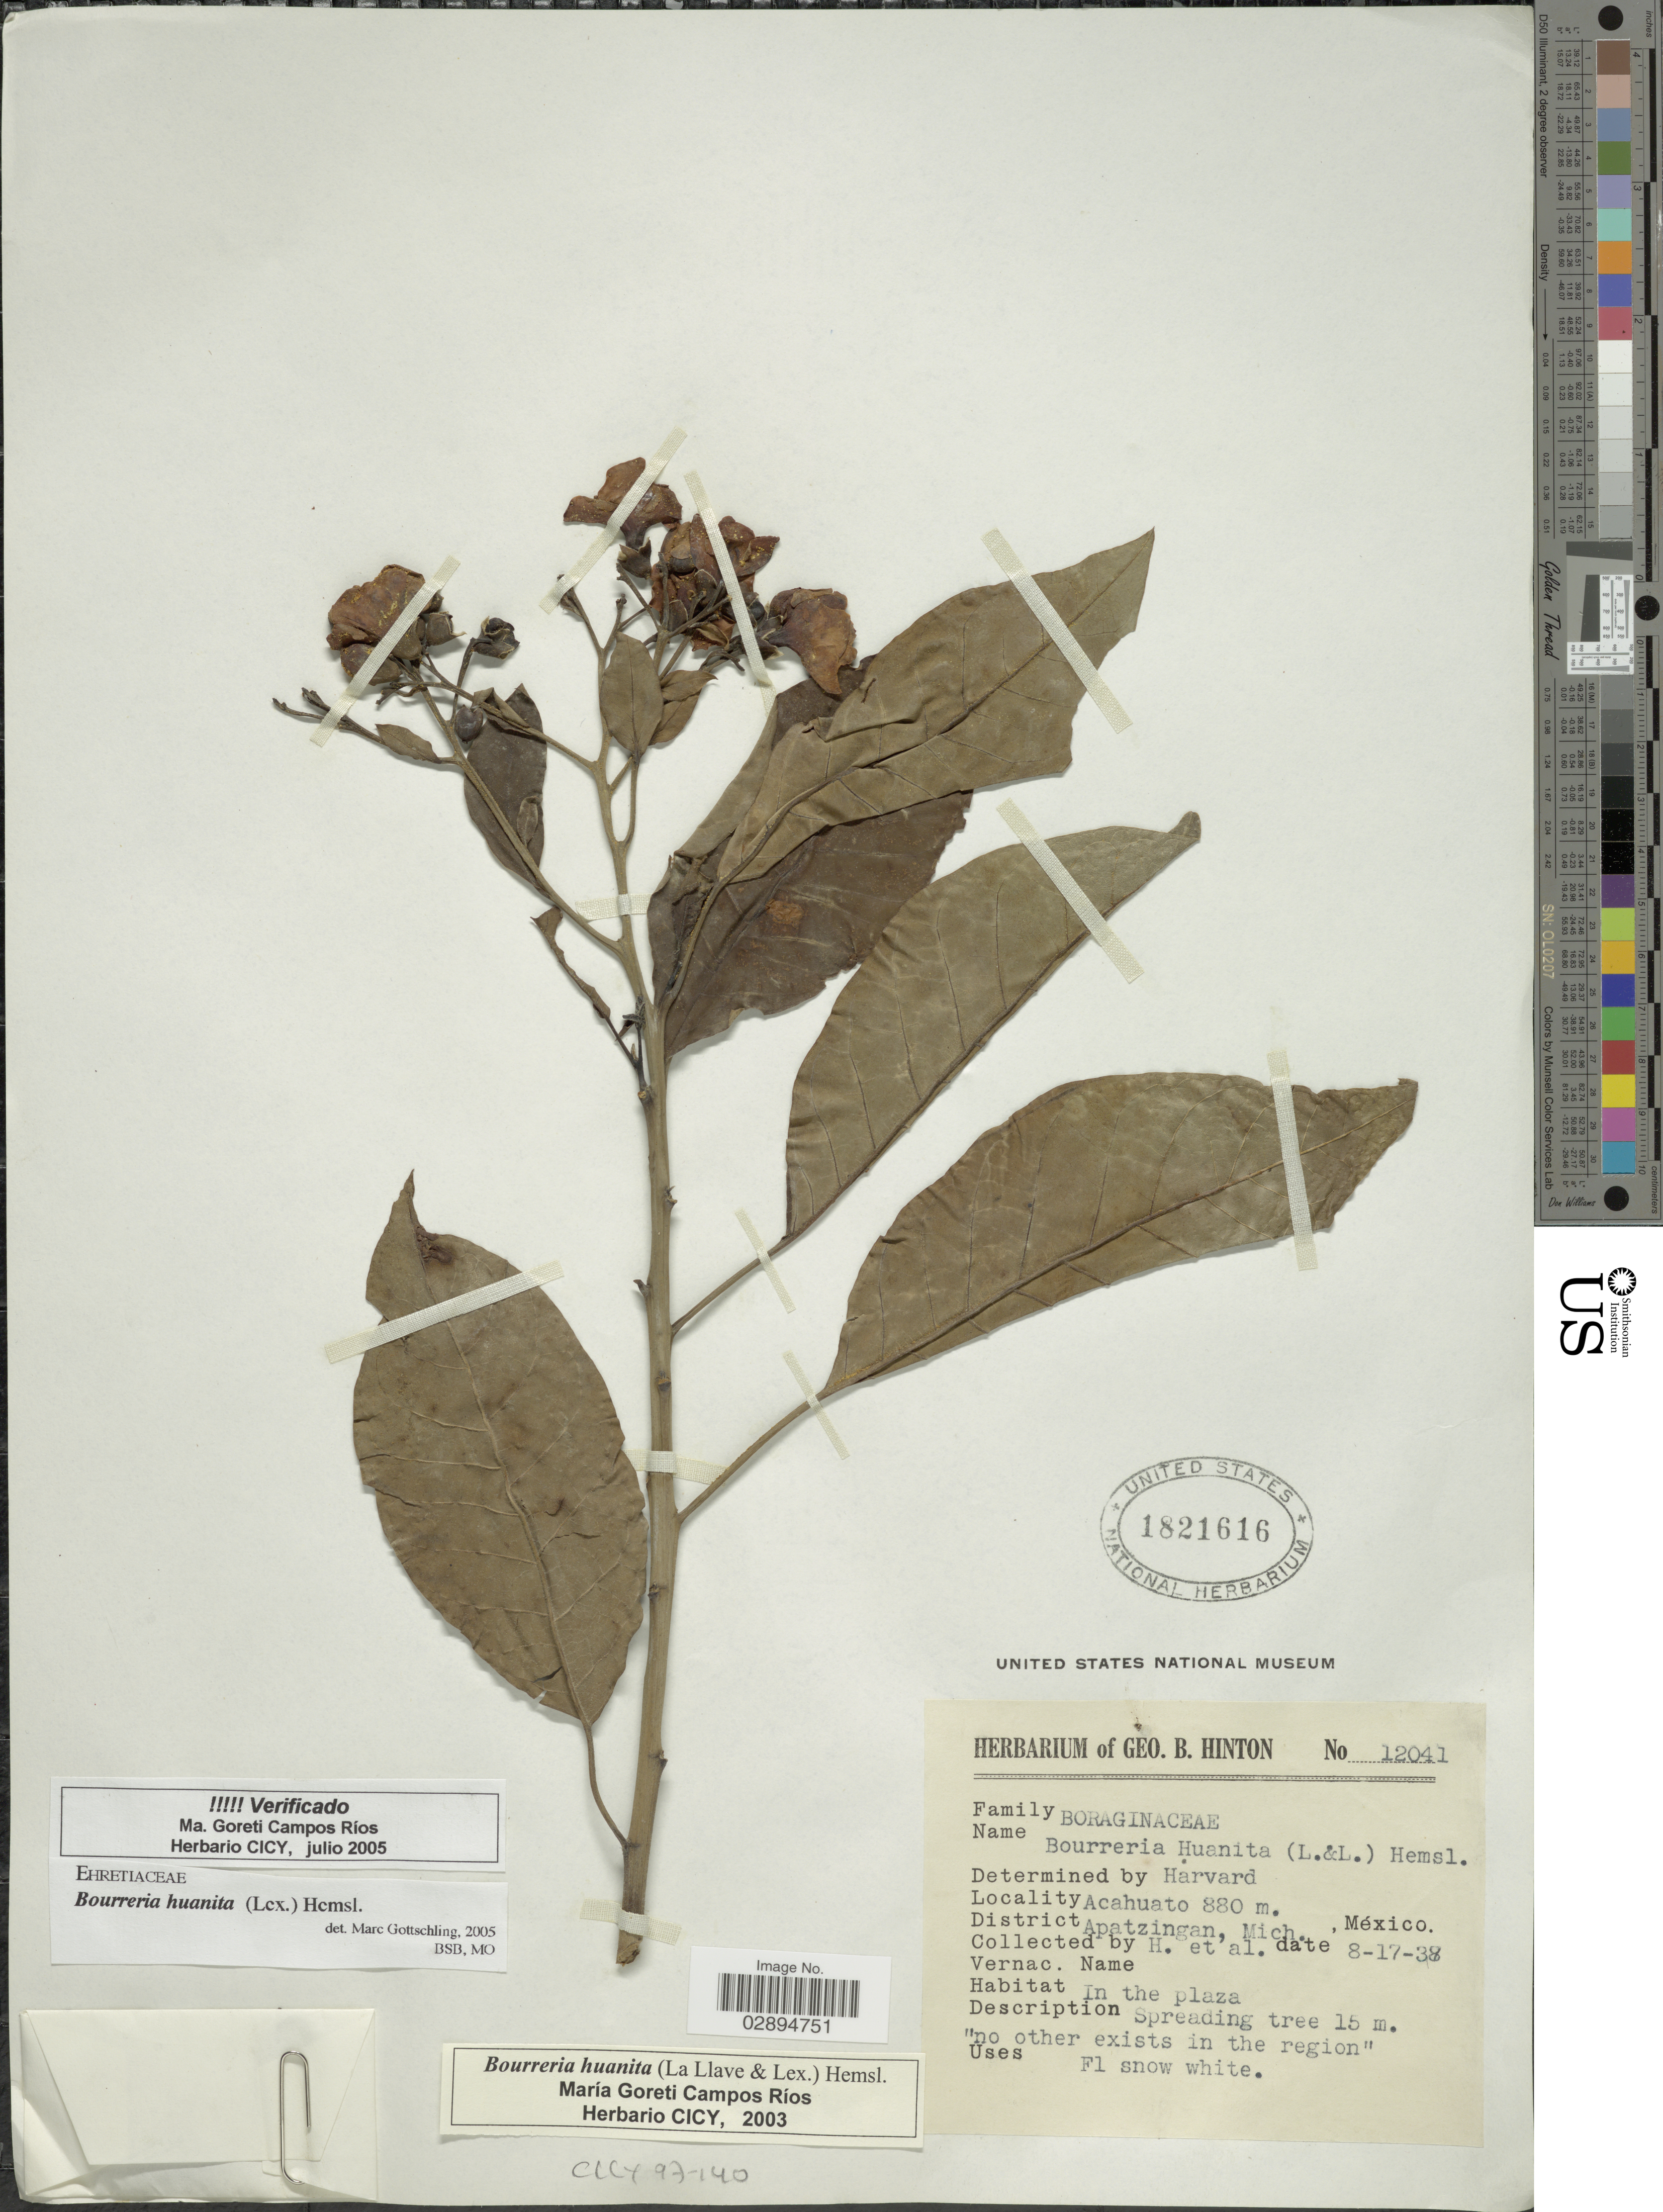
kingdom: Plantae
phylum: Tracheophyta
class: Magnoliopsida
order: Boraginales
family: Ehretiaceae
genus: Bourreria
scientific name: Bourreria huanita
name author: (Lex.) Hemsl.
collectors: G. B. Hinton & et al.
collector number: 12041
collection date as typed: Transcribed d/m/y: 17/8/38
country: Mexico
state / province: Michoacán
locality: Acahuato. District Apatzingan, Mich. In the Plaza.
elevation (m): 880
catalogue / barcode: US 1821616